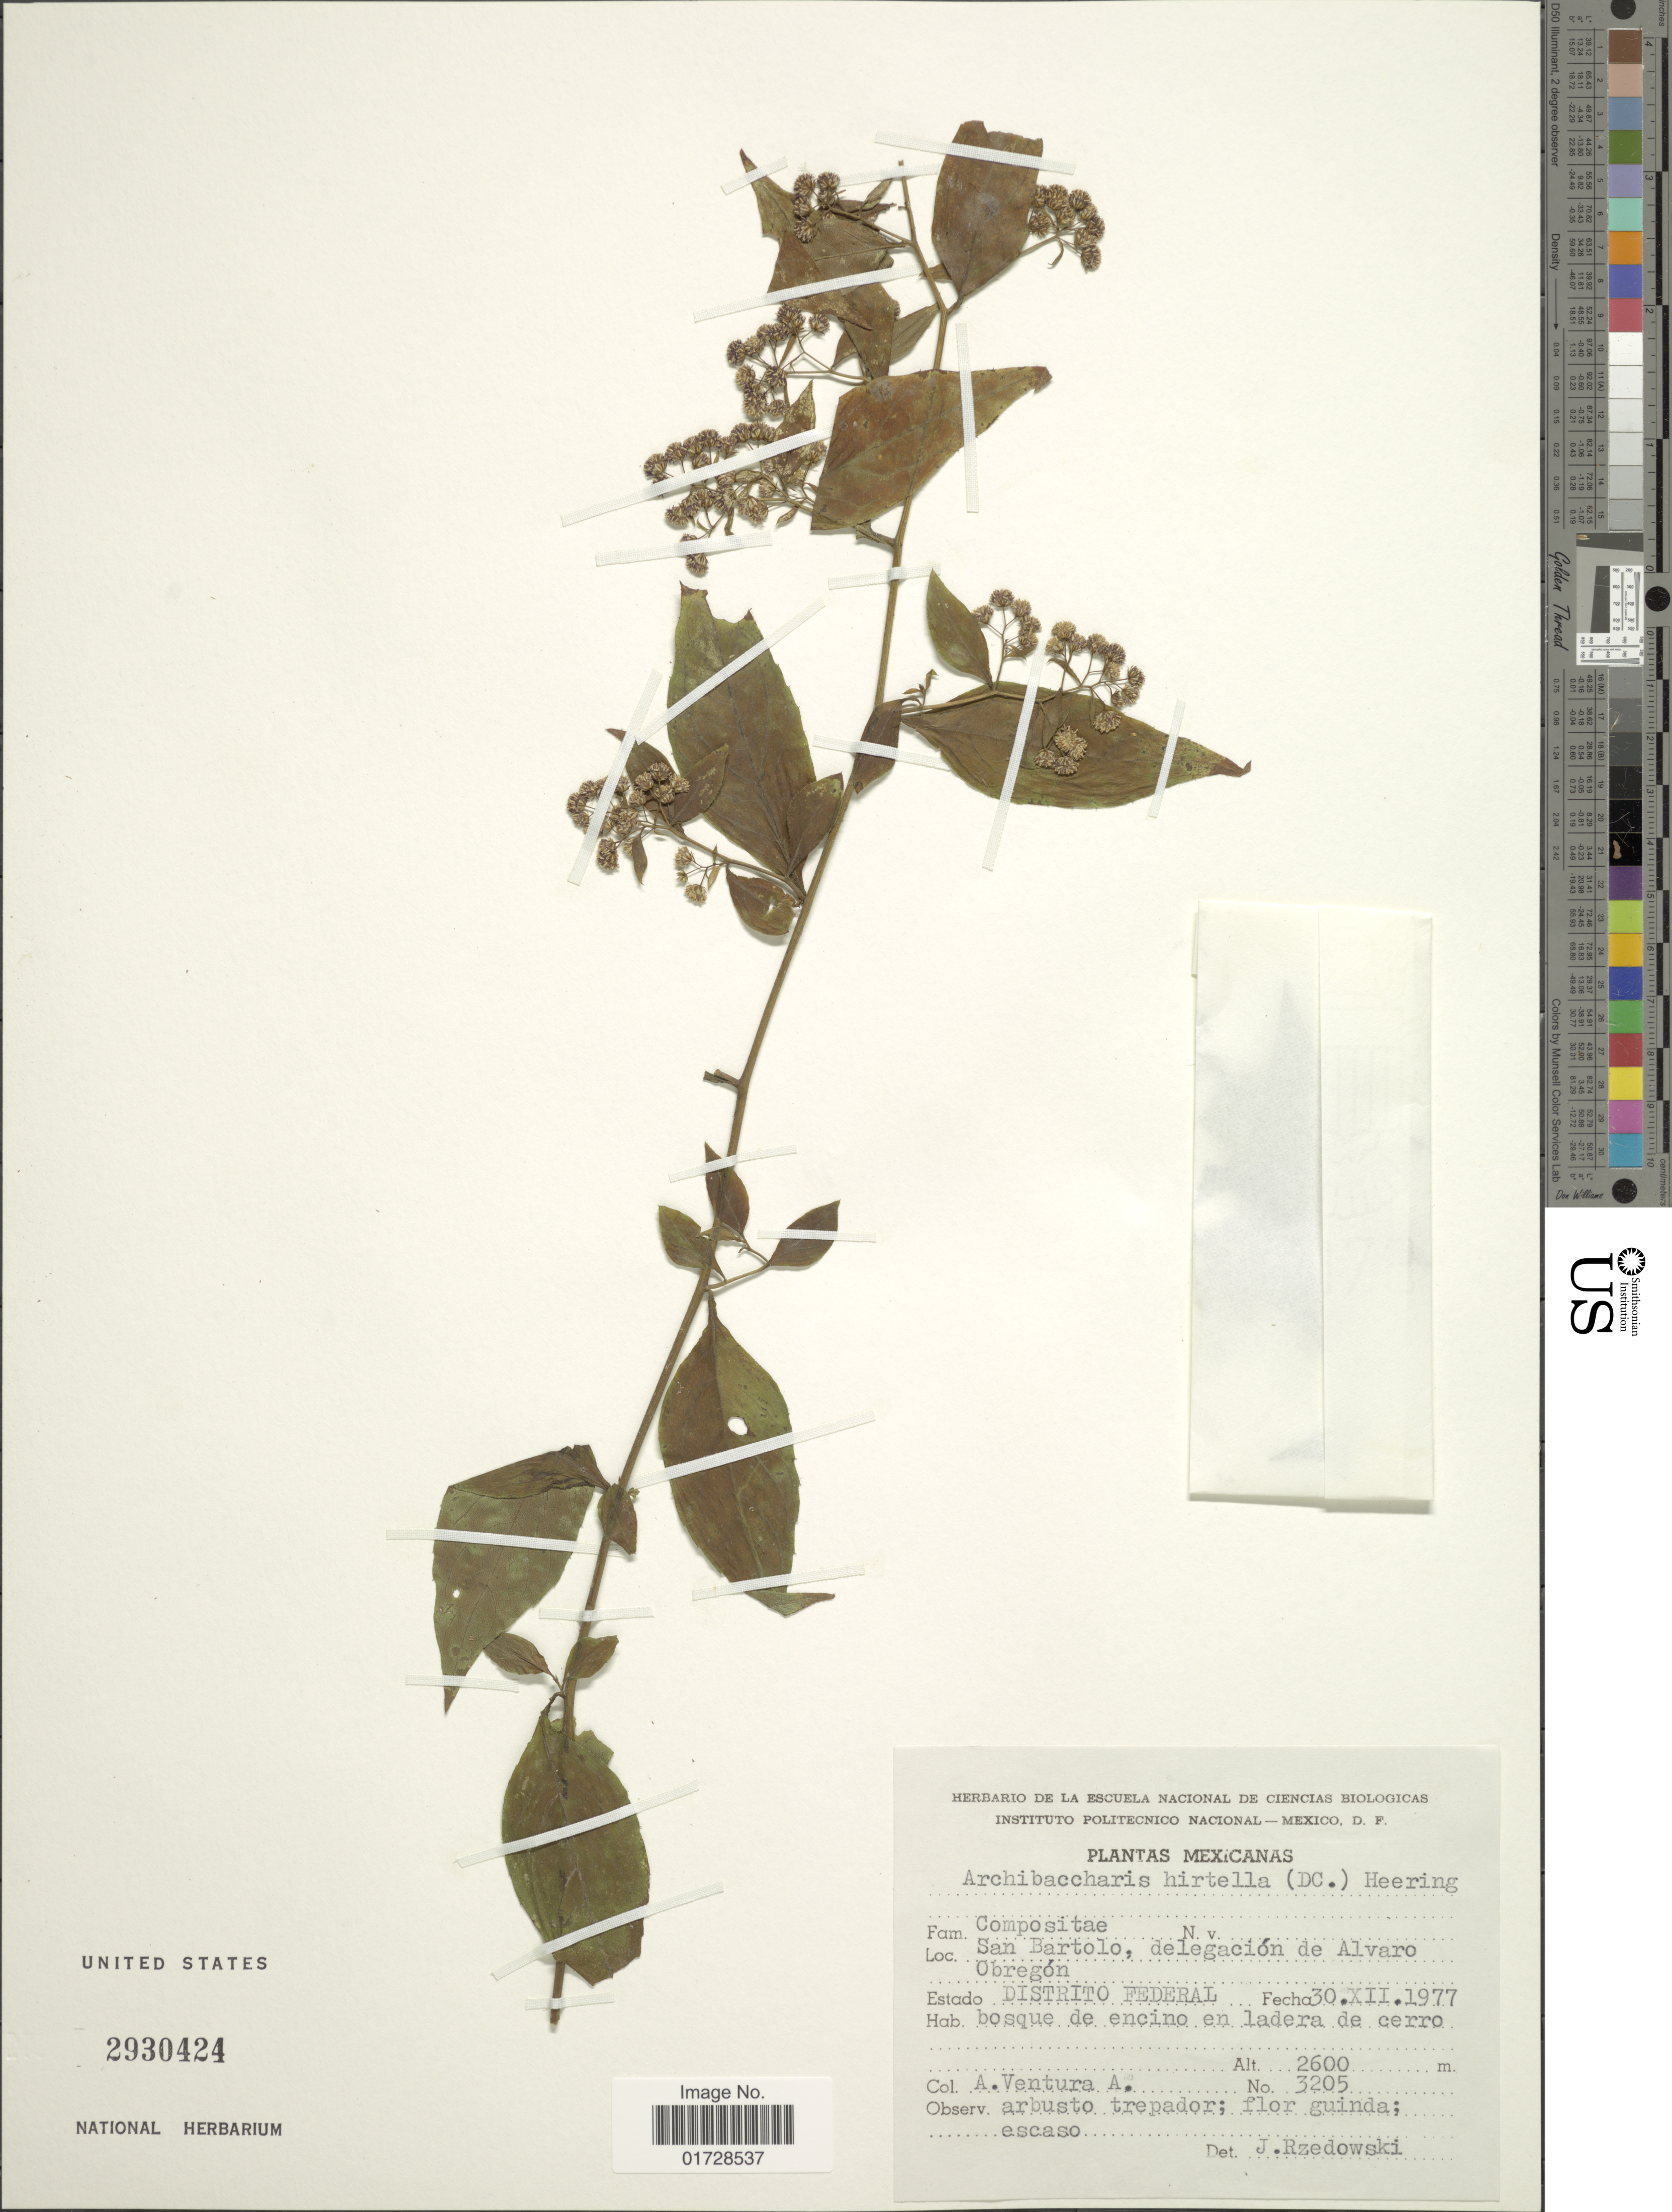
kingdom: Plantae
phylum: Tracheophyta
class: Magnoliopsida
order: Asterales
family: Asteraceae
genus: Archibaccharis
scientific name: Archibaccharis hirtella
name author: (DC.) Heering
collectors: A. Ventura A.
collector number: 3205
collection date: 1977-12-30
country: Mexico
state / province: Distrito Federal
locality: San Bartolo, delegacion de Alvaro Obregon, Estado Distrito Federal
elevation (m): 2600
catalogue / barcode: US 2930424